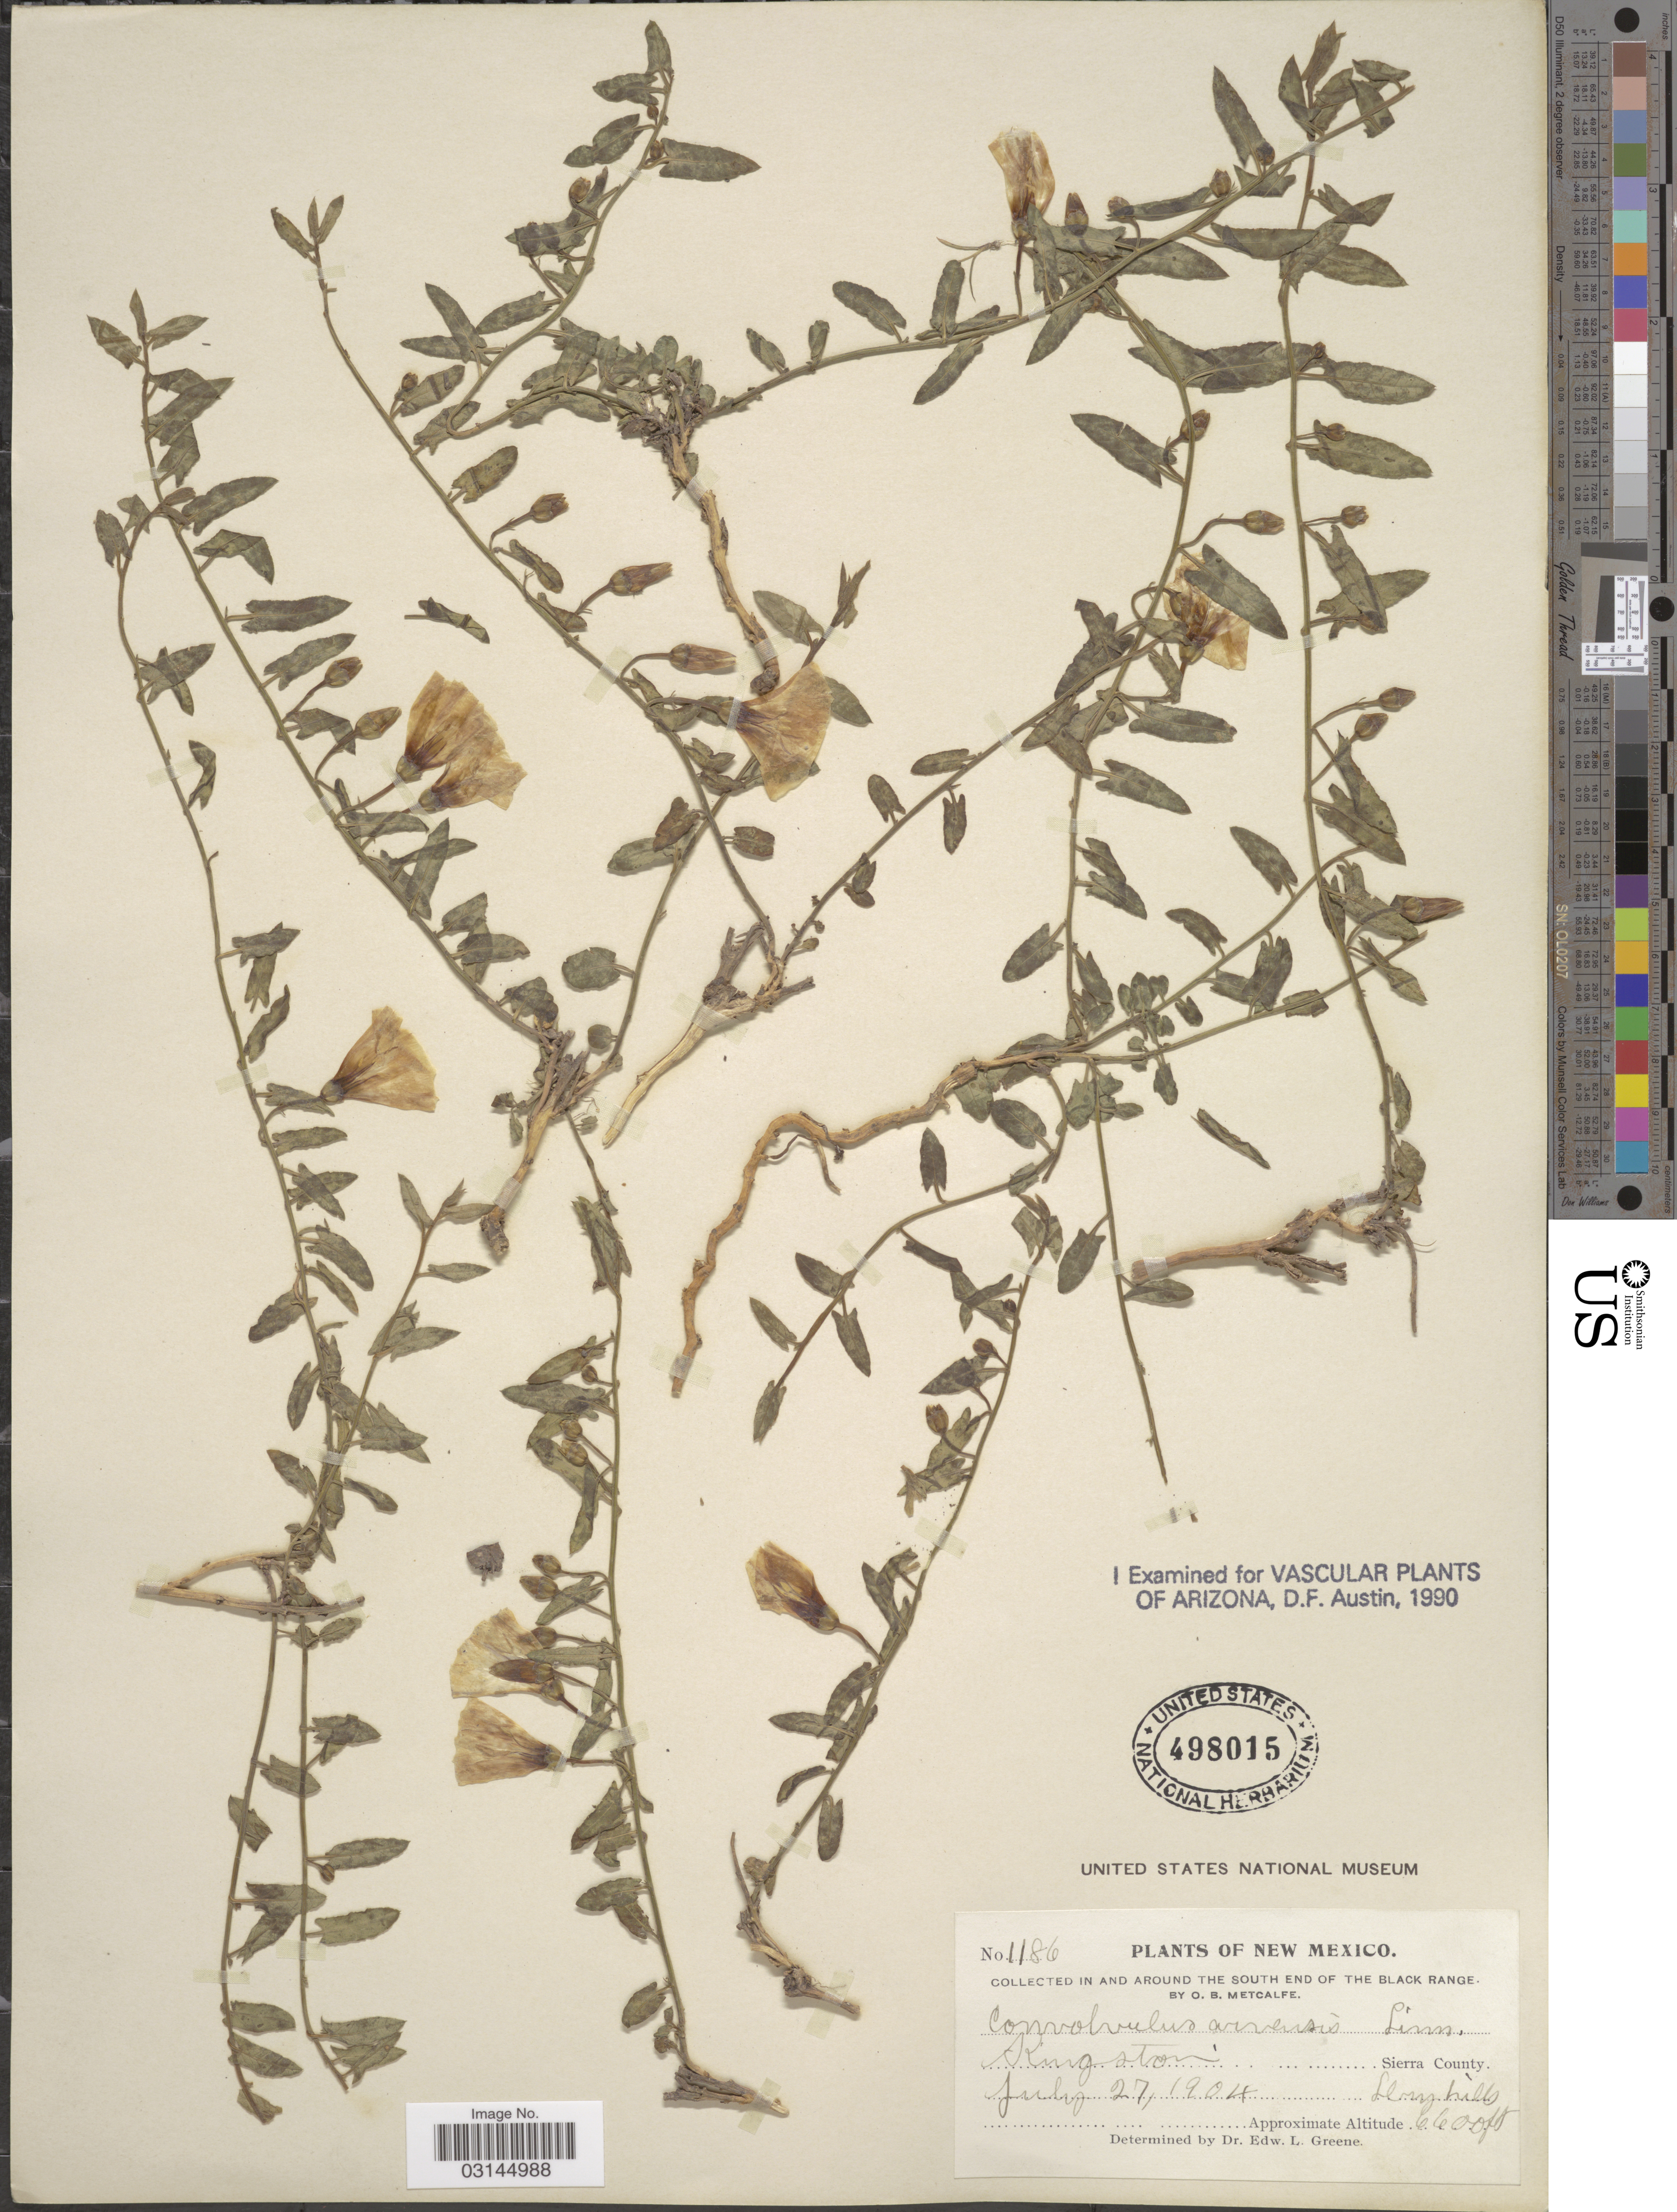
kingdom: Plantae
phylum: Tracheophyta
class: Magnoliopsida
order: Solanales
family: Convolvulaceae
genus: Convolvulus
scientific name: Convolvulus arvensis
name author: L.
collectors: O. B. Metcalfe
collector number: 1186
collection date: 1904-07-27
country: United States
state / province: New Mexico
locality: In and around the South End of the Black Range. Kingston. Sierra County.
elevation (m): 2012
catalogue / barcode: US 498015